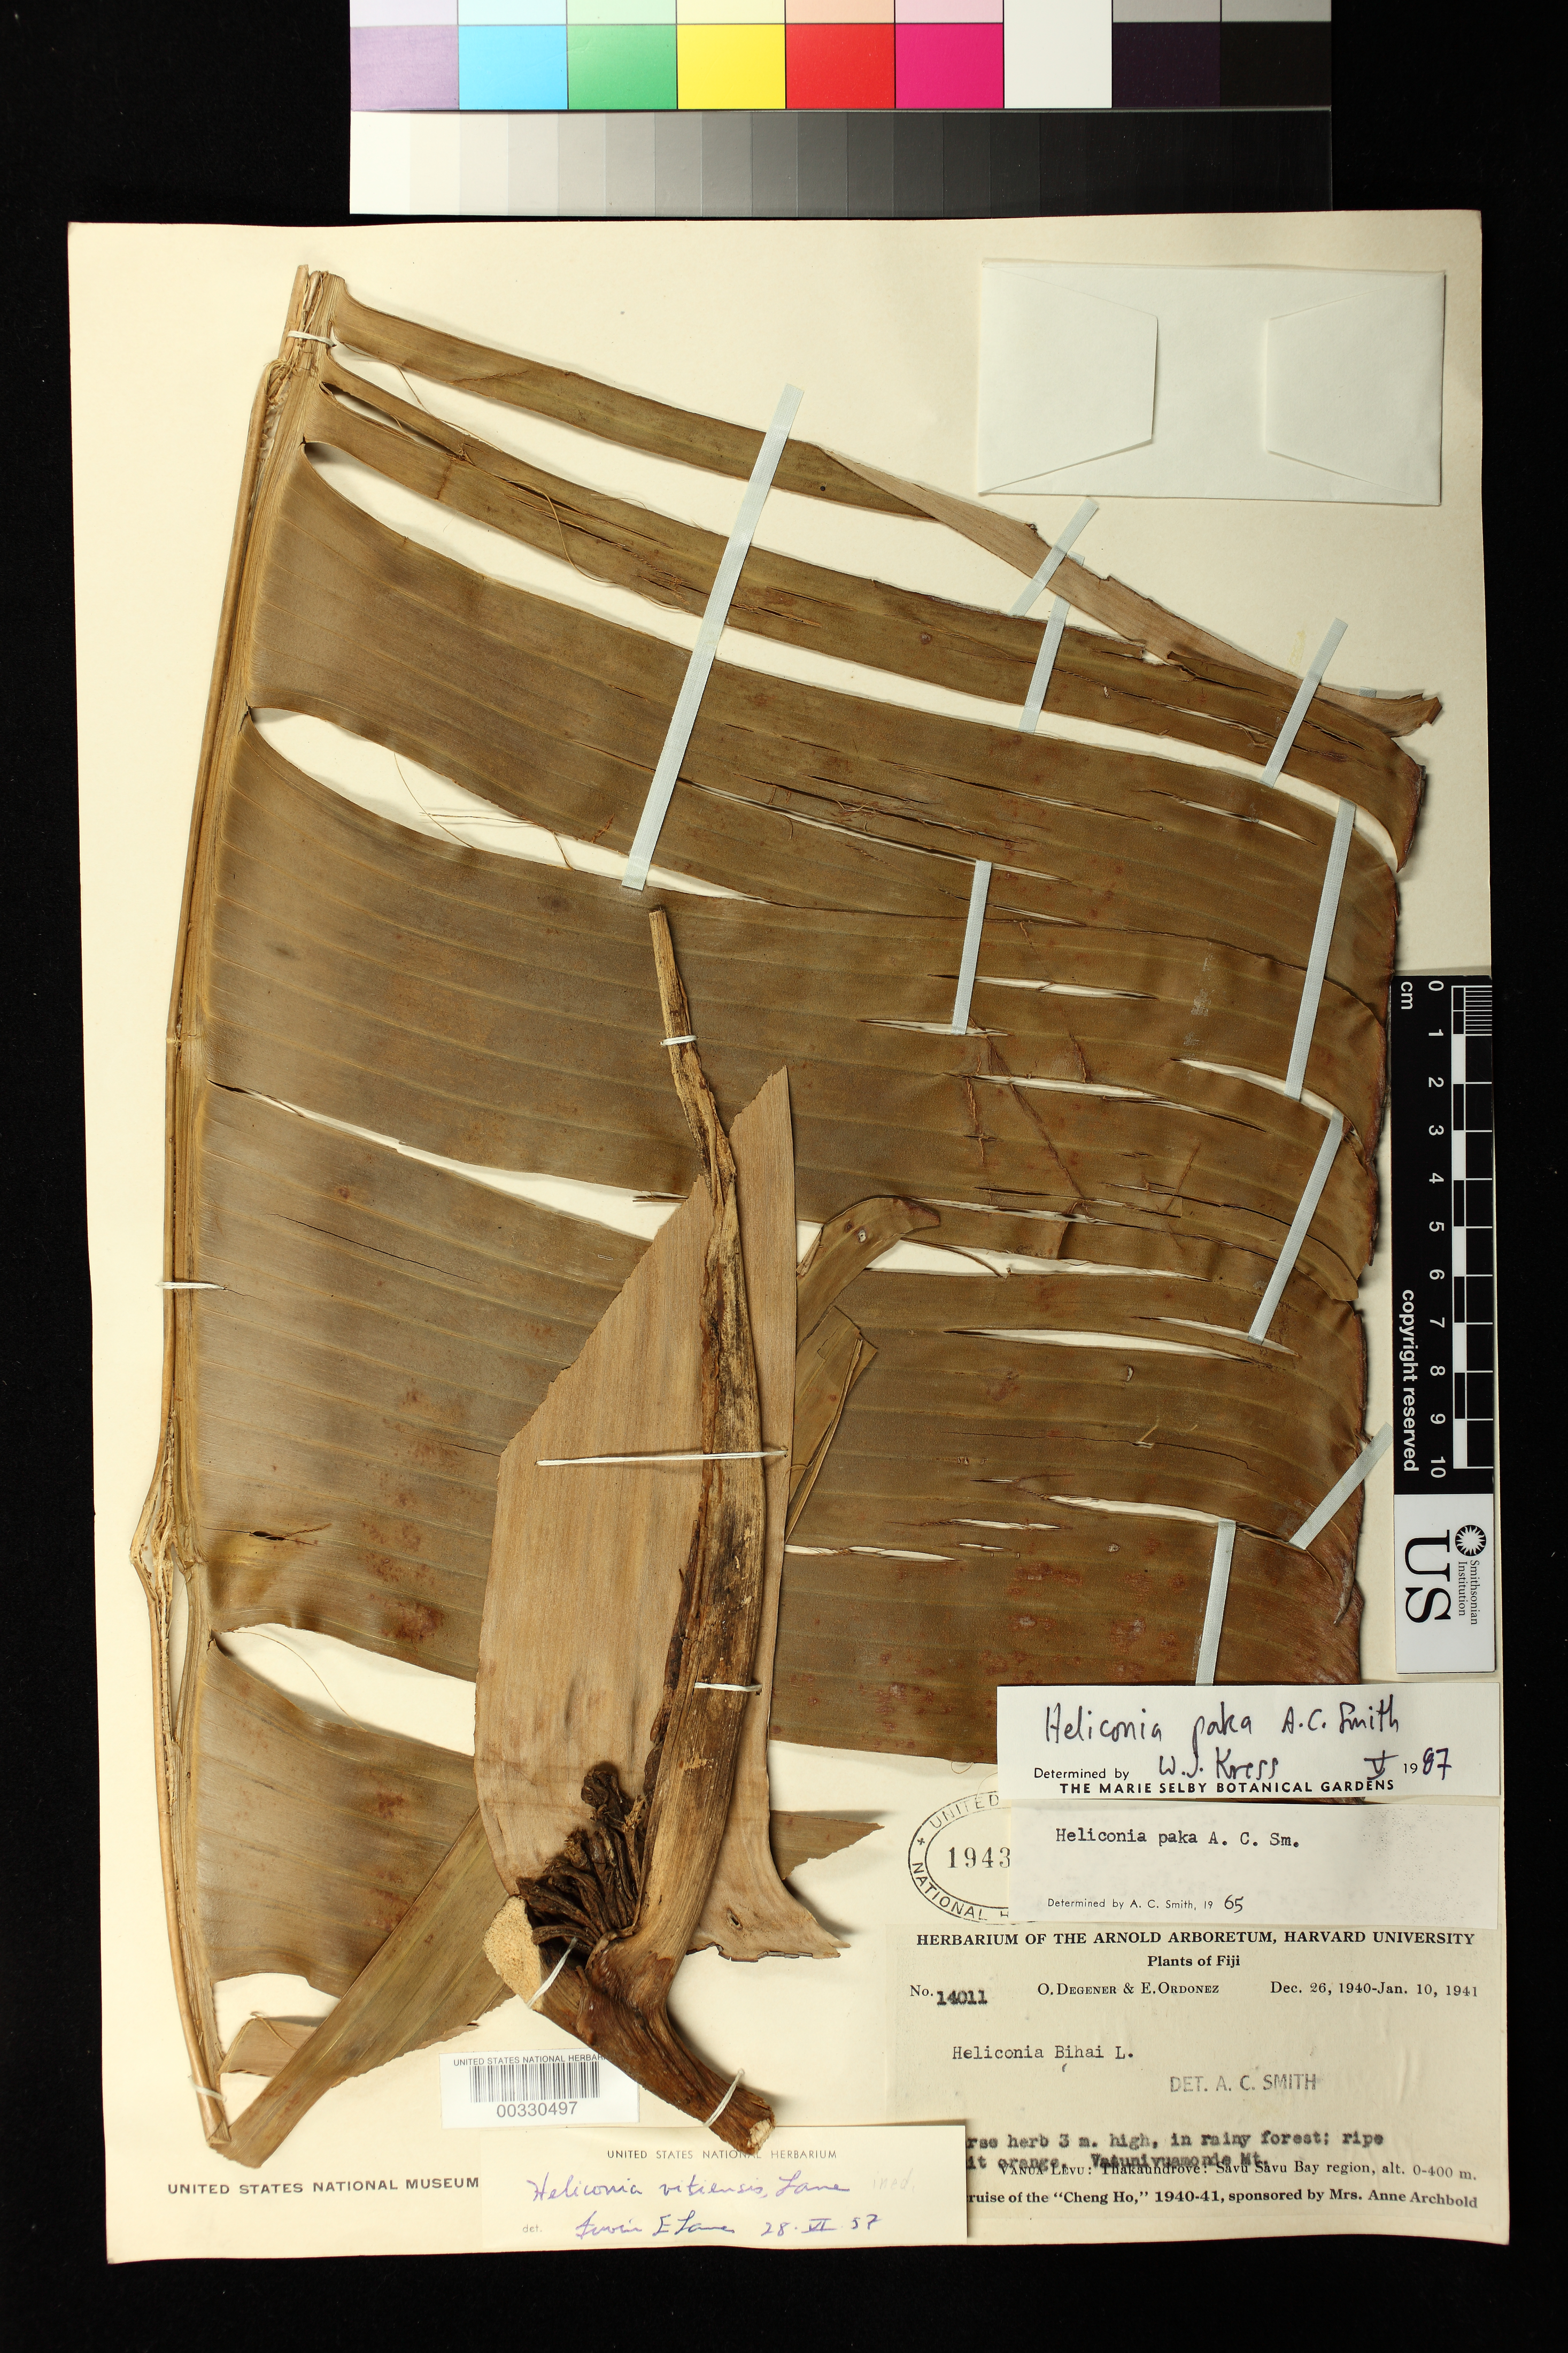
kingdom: Plantae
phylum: Tracheophyta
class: Liliopsida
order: Zingiberales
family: Heliconiaceae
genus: Heliconia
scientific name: Heliconia paka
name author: A.C. Sm.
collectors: O. Degener & E. Ordonez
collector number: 14011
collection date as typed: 26 Dec 1940 to 10 Jan 1941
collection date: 1940-12-26/1941-01-10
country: Fiji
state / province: Northern Division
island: Vanua Levu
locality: Thakaundrove, savu savu bay region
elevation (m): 0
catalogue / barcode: US 1943540